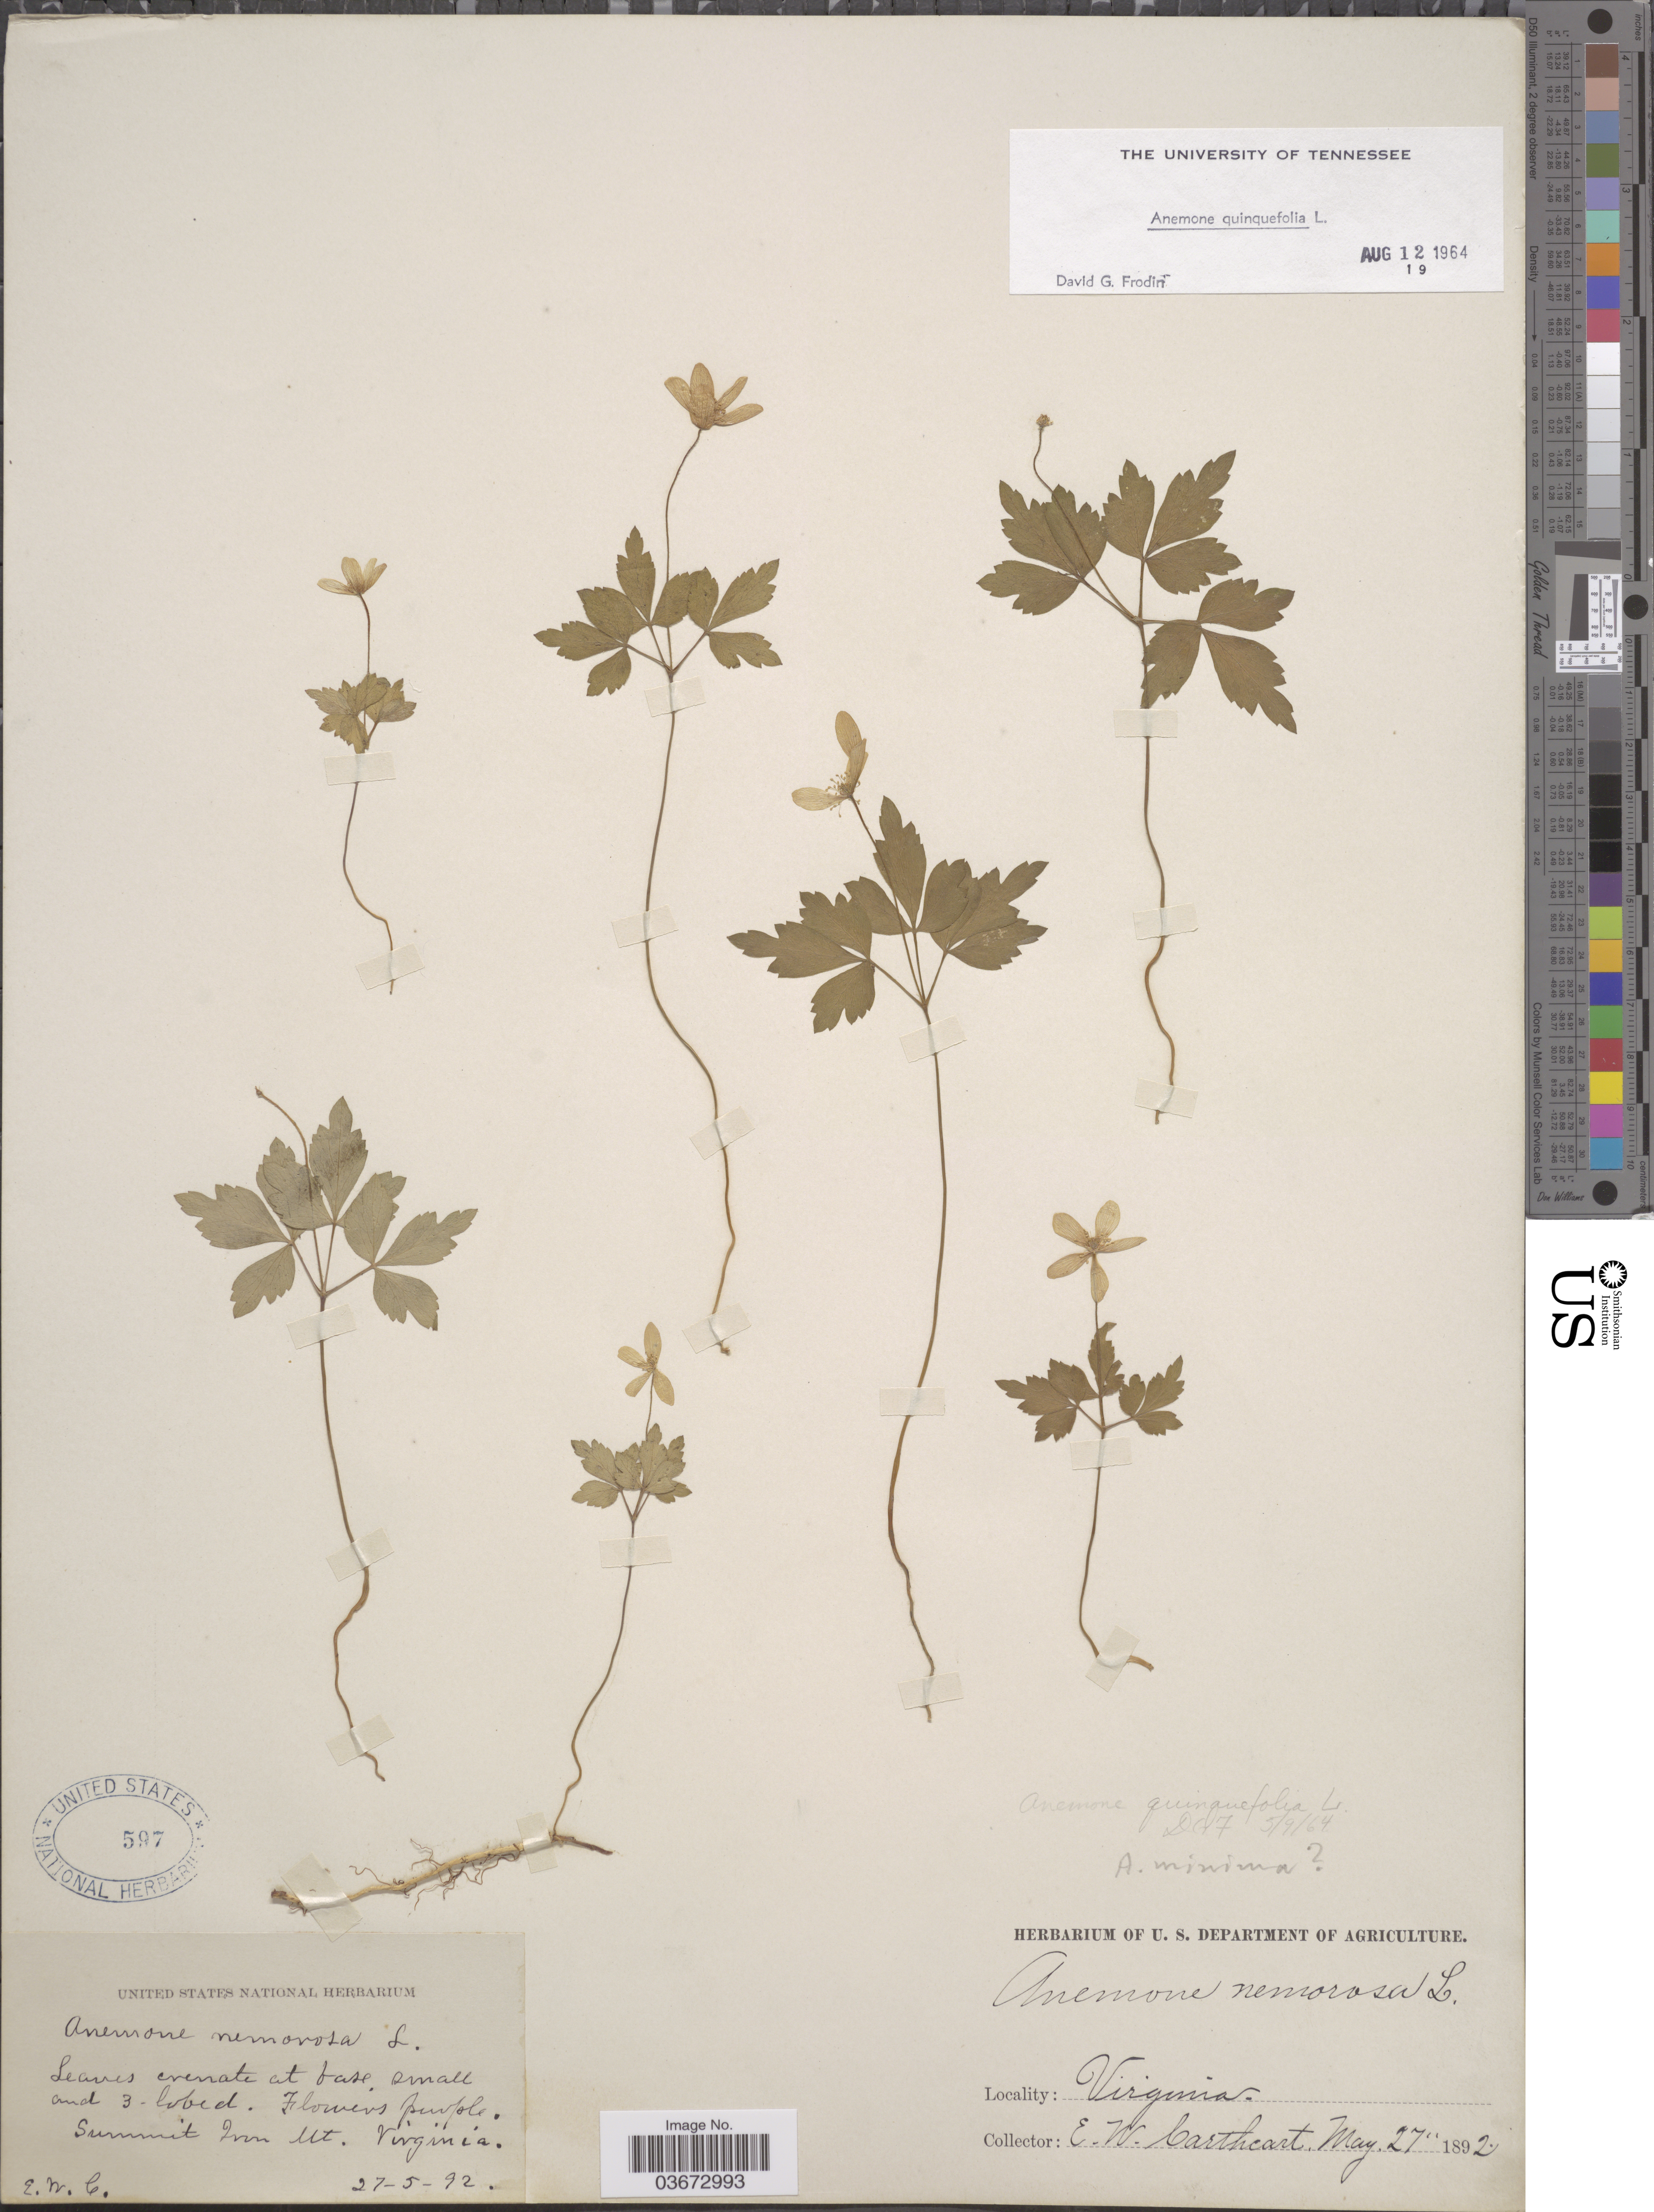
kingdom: Plantae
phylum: Tracheophyta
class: Magnoliopsida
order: Ranunculales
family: Ranunculaceae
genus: Anemone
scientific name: Anemone quinquefolia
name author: L.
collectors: E. Cathcart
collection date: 1892-05-27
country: United States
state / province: Virginia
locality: Summit Iron Mt.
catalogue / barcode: US 597